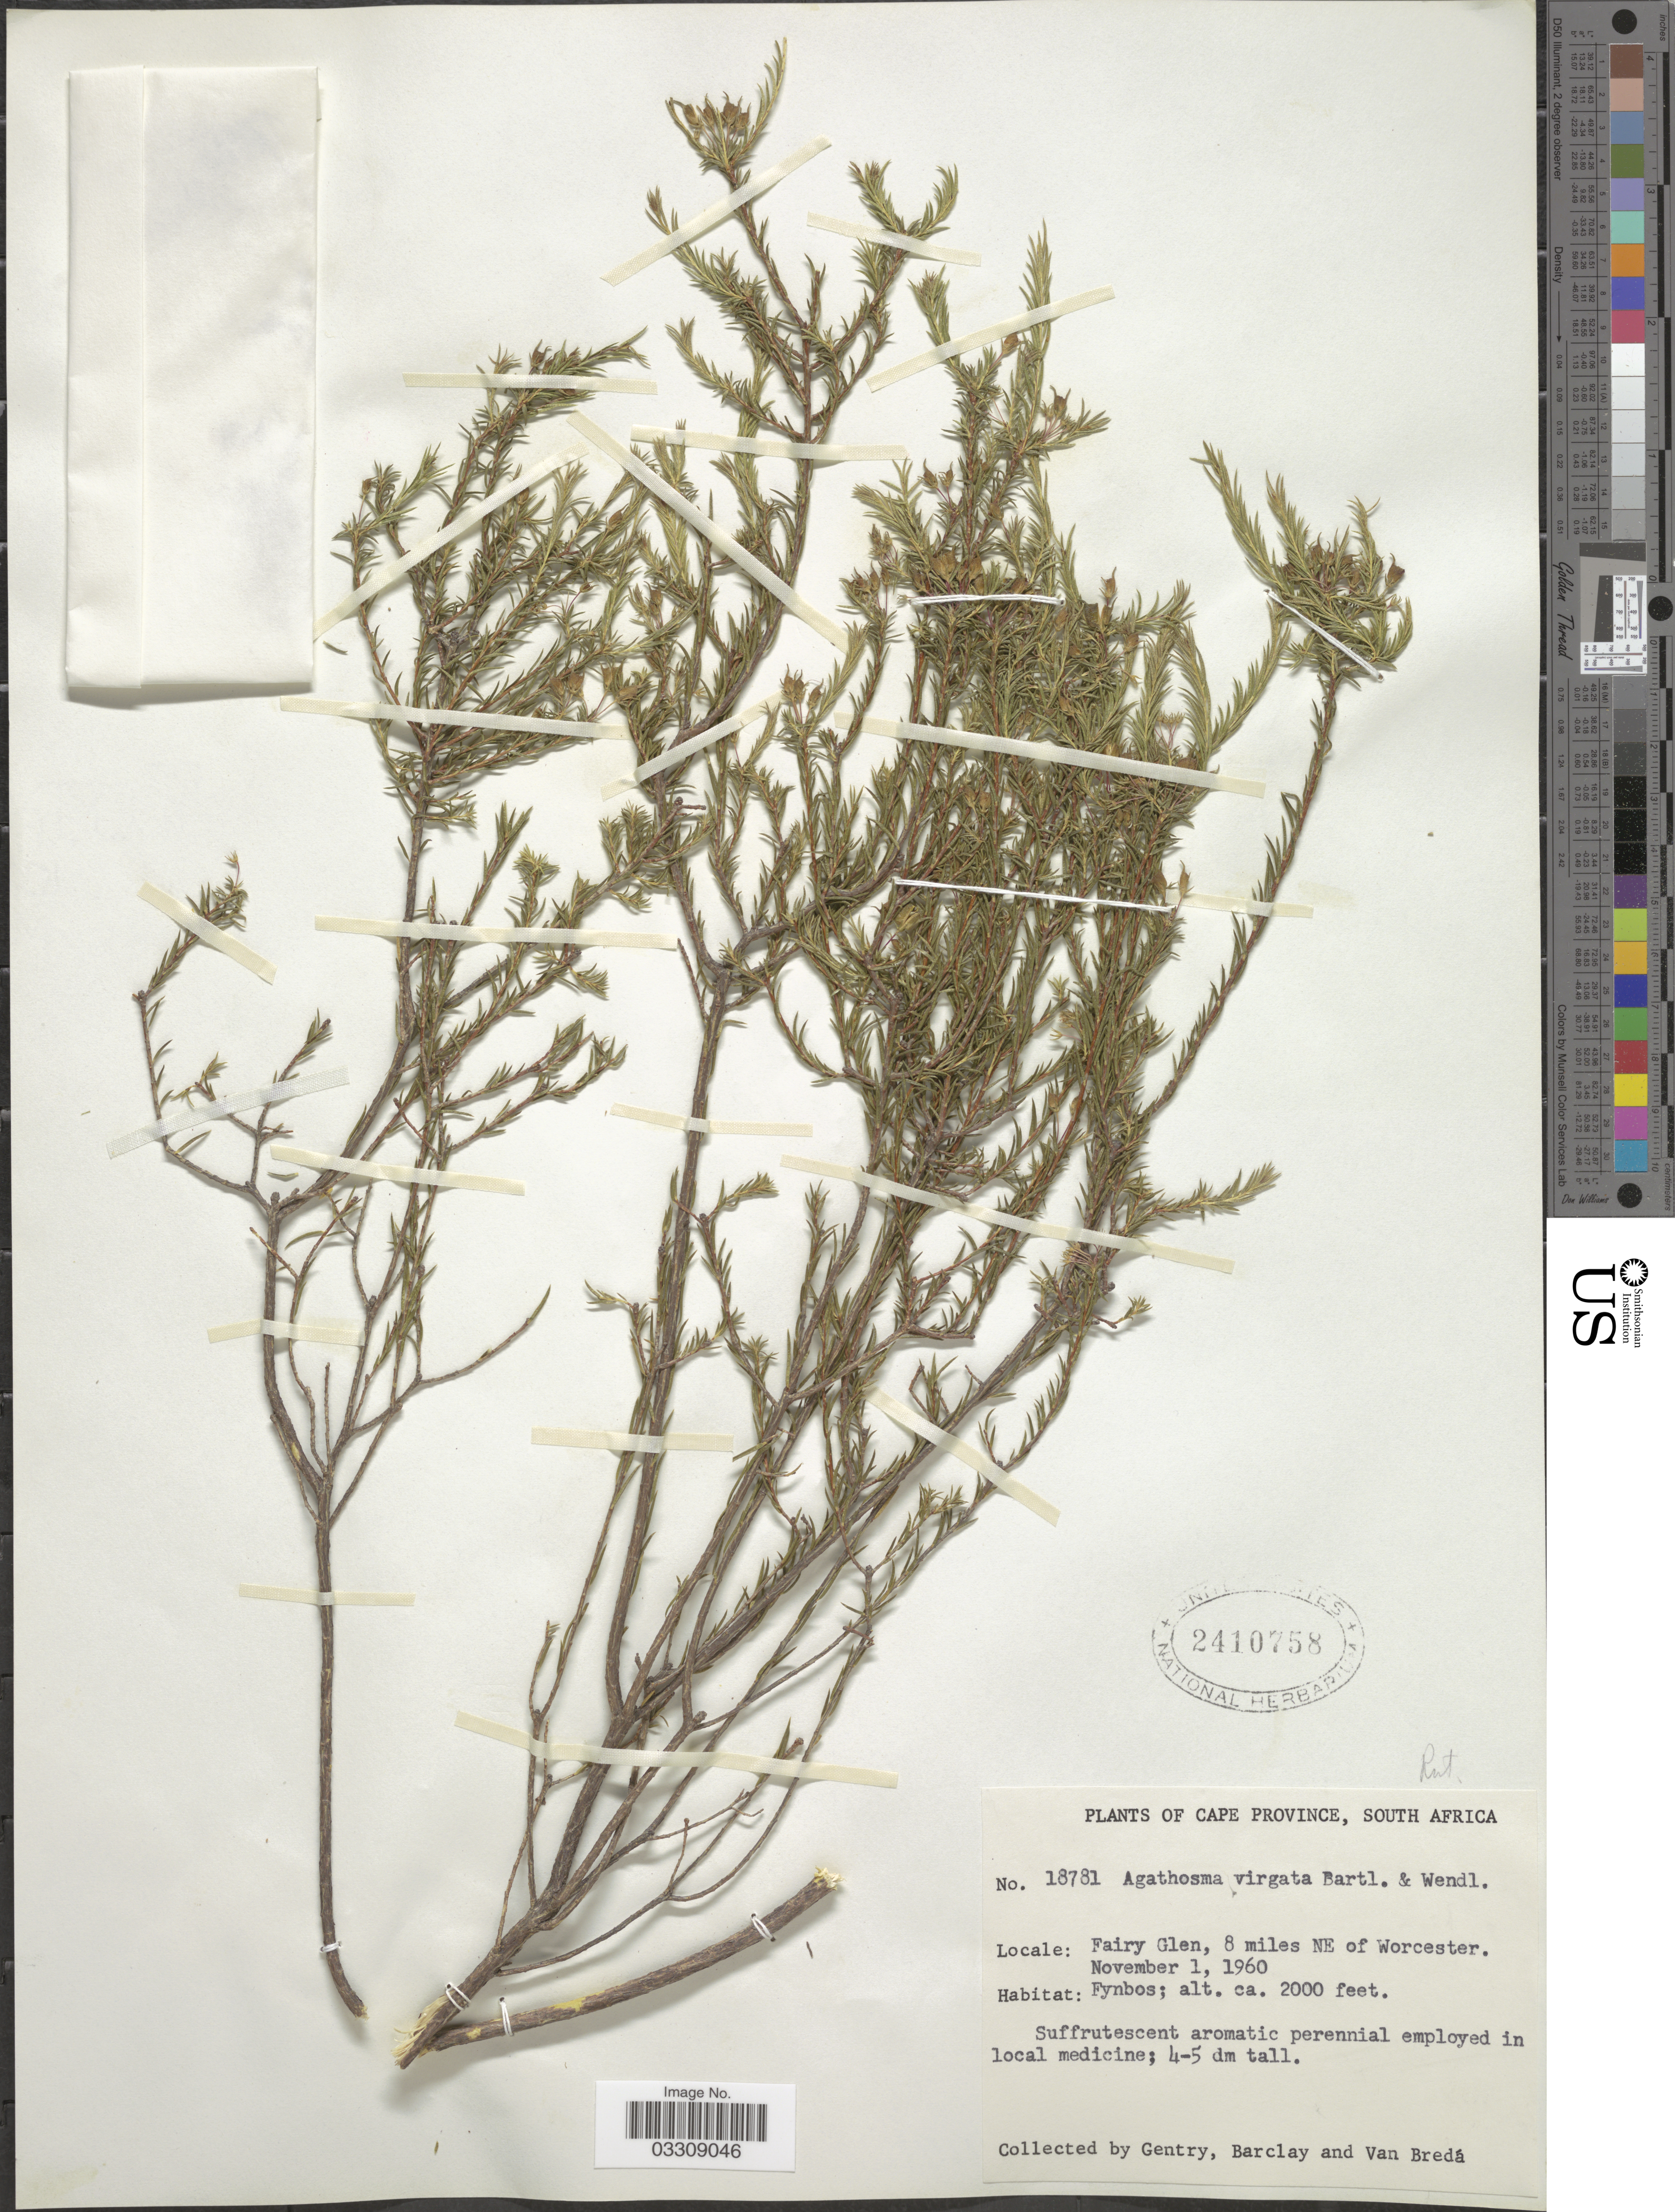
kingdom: Plantae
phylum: Tracheophyta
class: Magnoliopsida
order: Sapindales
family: Rutaceae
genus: Agathosma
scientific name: Agathosma virgata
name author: Bartl.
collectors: Gentry, --, -- Barclay & Van Bredá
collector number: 18781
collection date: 1960-11-01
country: South Africa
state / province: Western Cape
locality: Fairy Glen, 8 miles NE of Worcester.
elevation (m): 610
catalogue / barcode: US 2410758